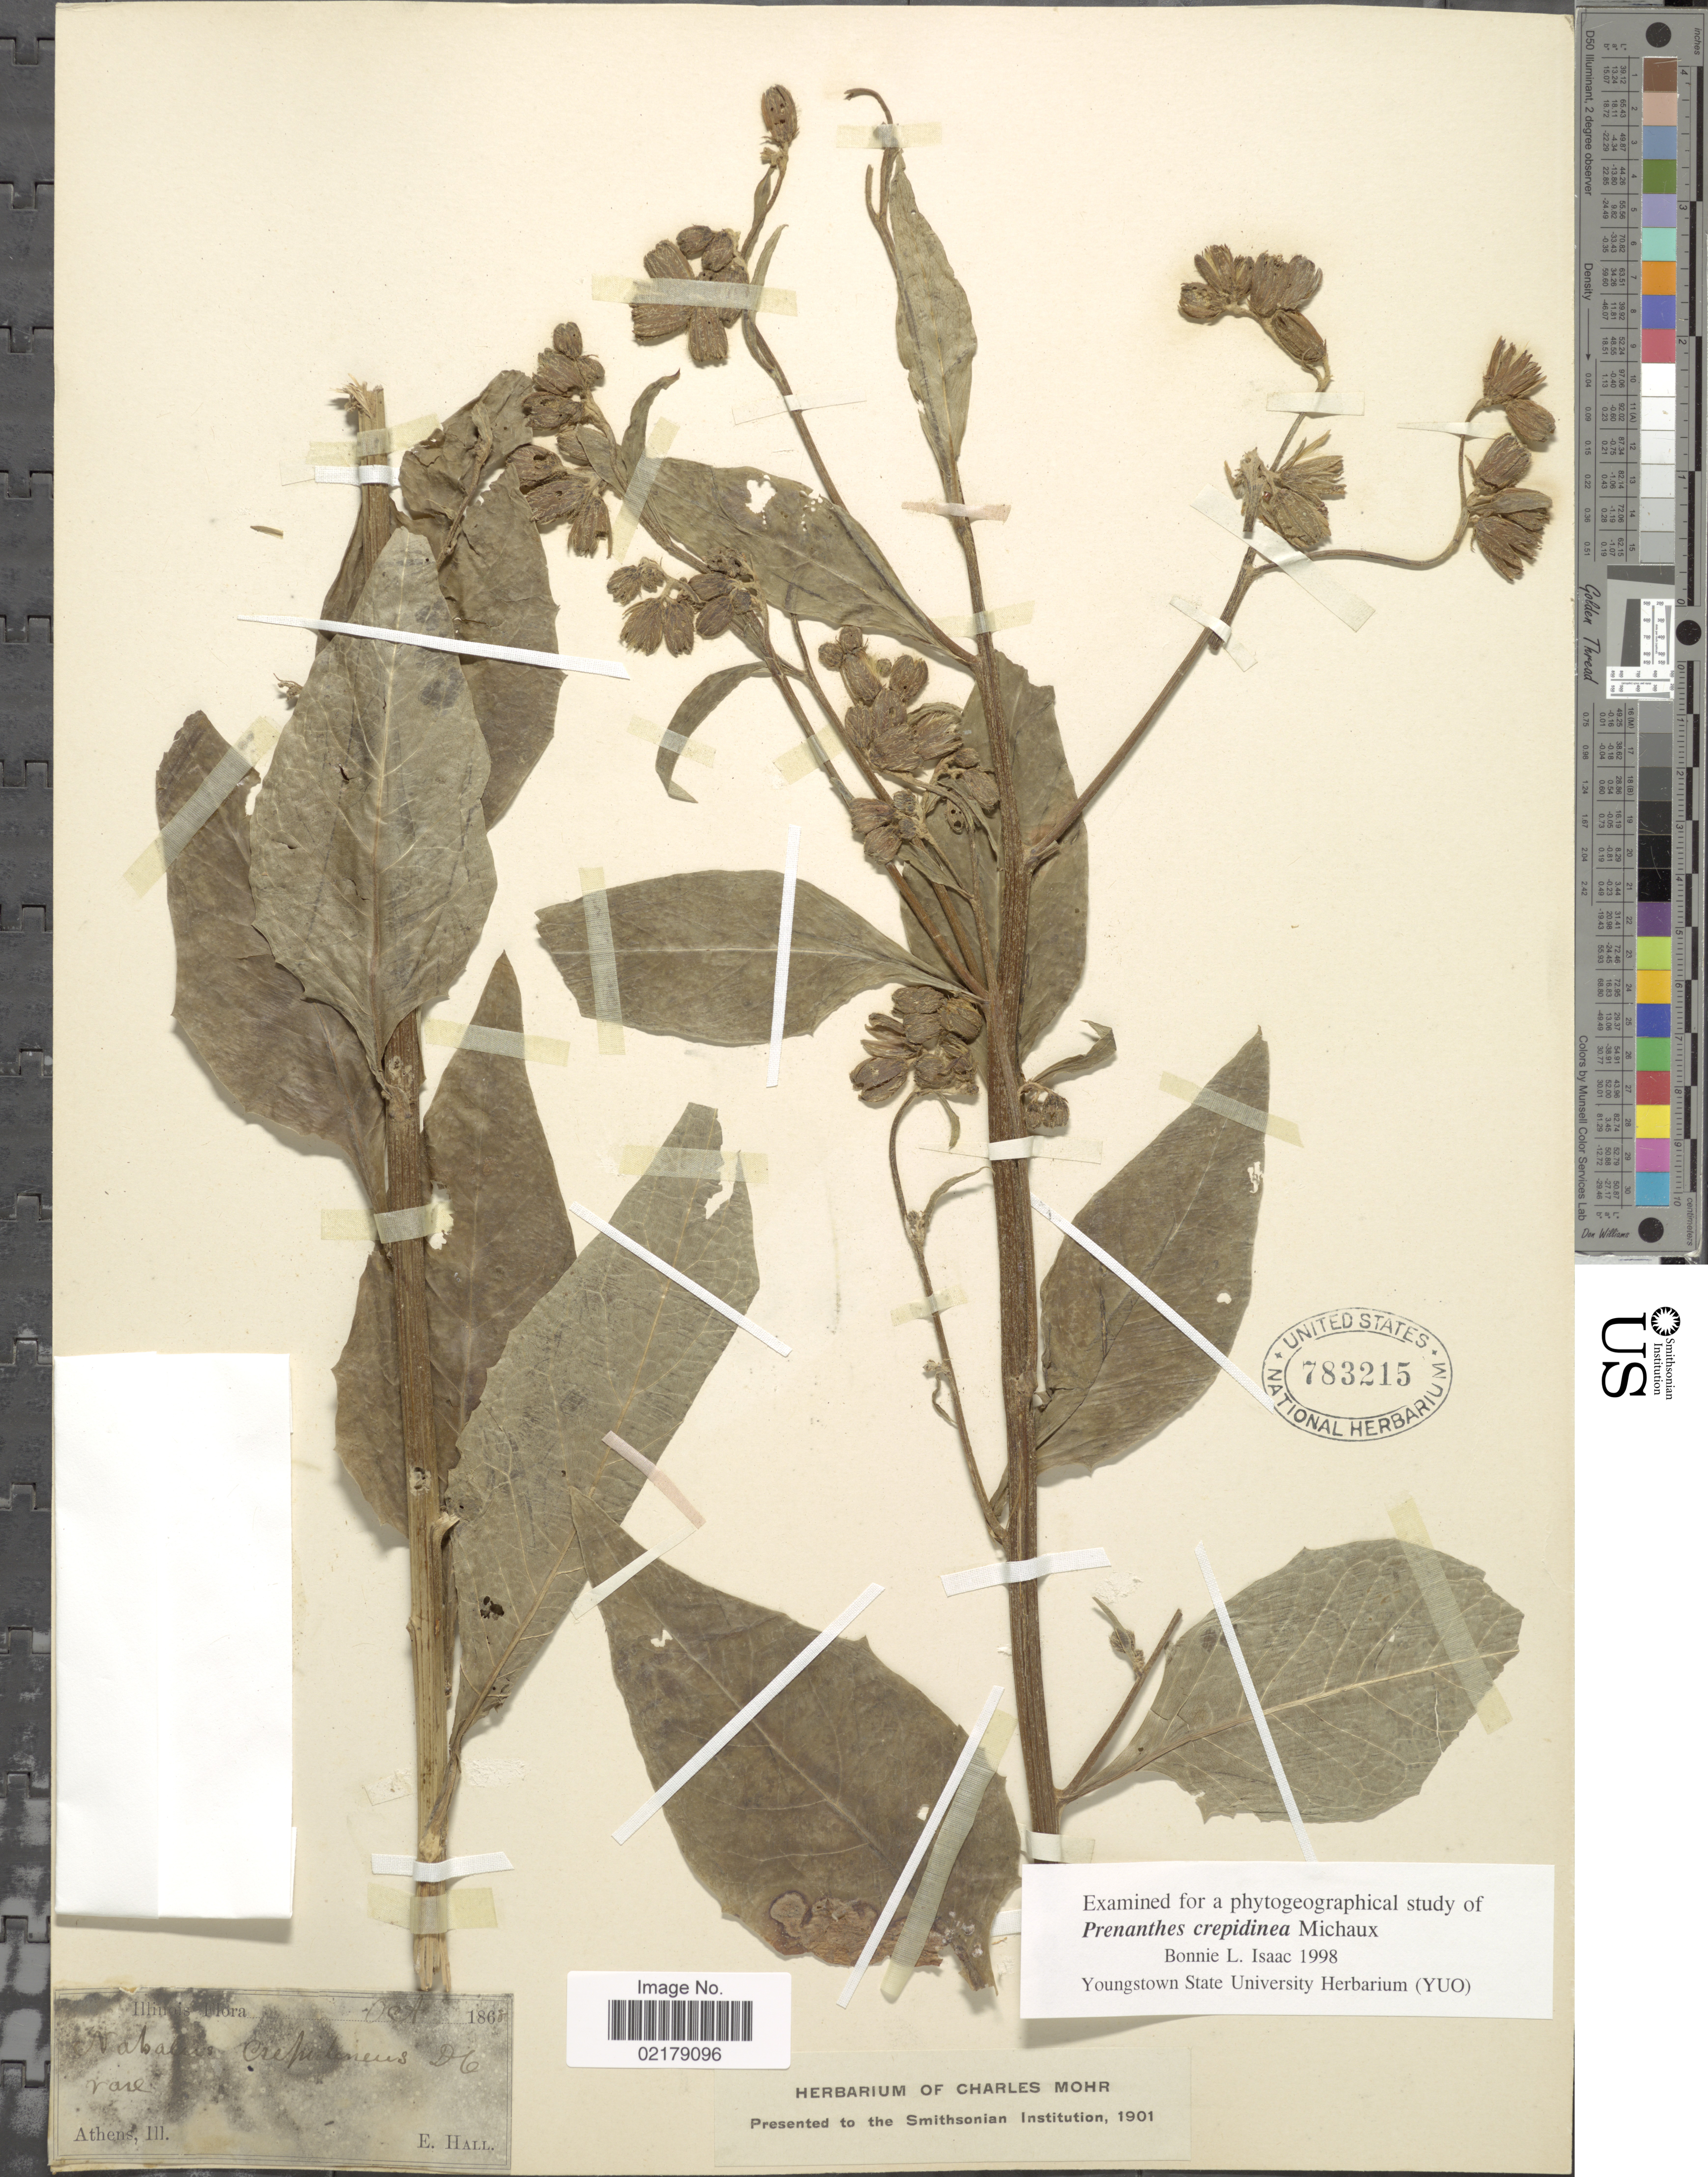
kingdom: Plantae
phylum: Tracheophyta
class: Magnoliopsida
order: Asterales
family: Asteraceae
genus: Prenanthes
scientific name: Prenanthes crepidinea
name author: Michx.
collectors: E. Hall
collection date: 1868-10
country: United States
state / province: Illinois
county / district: Menard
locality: Athens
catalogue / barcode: US 783215